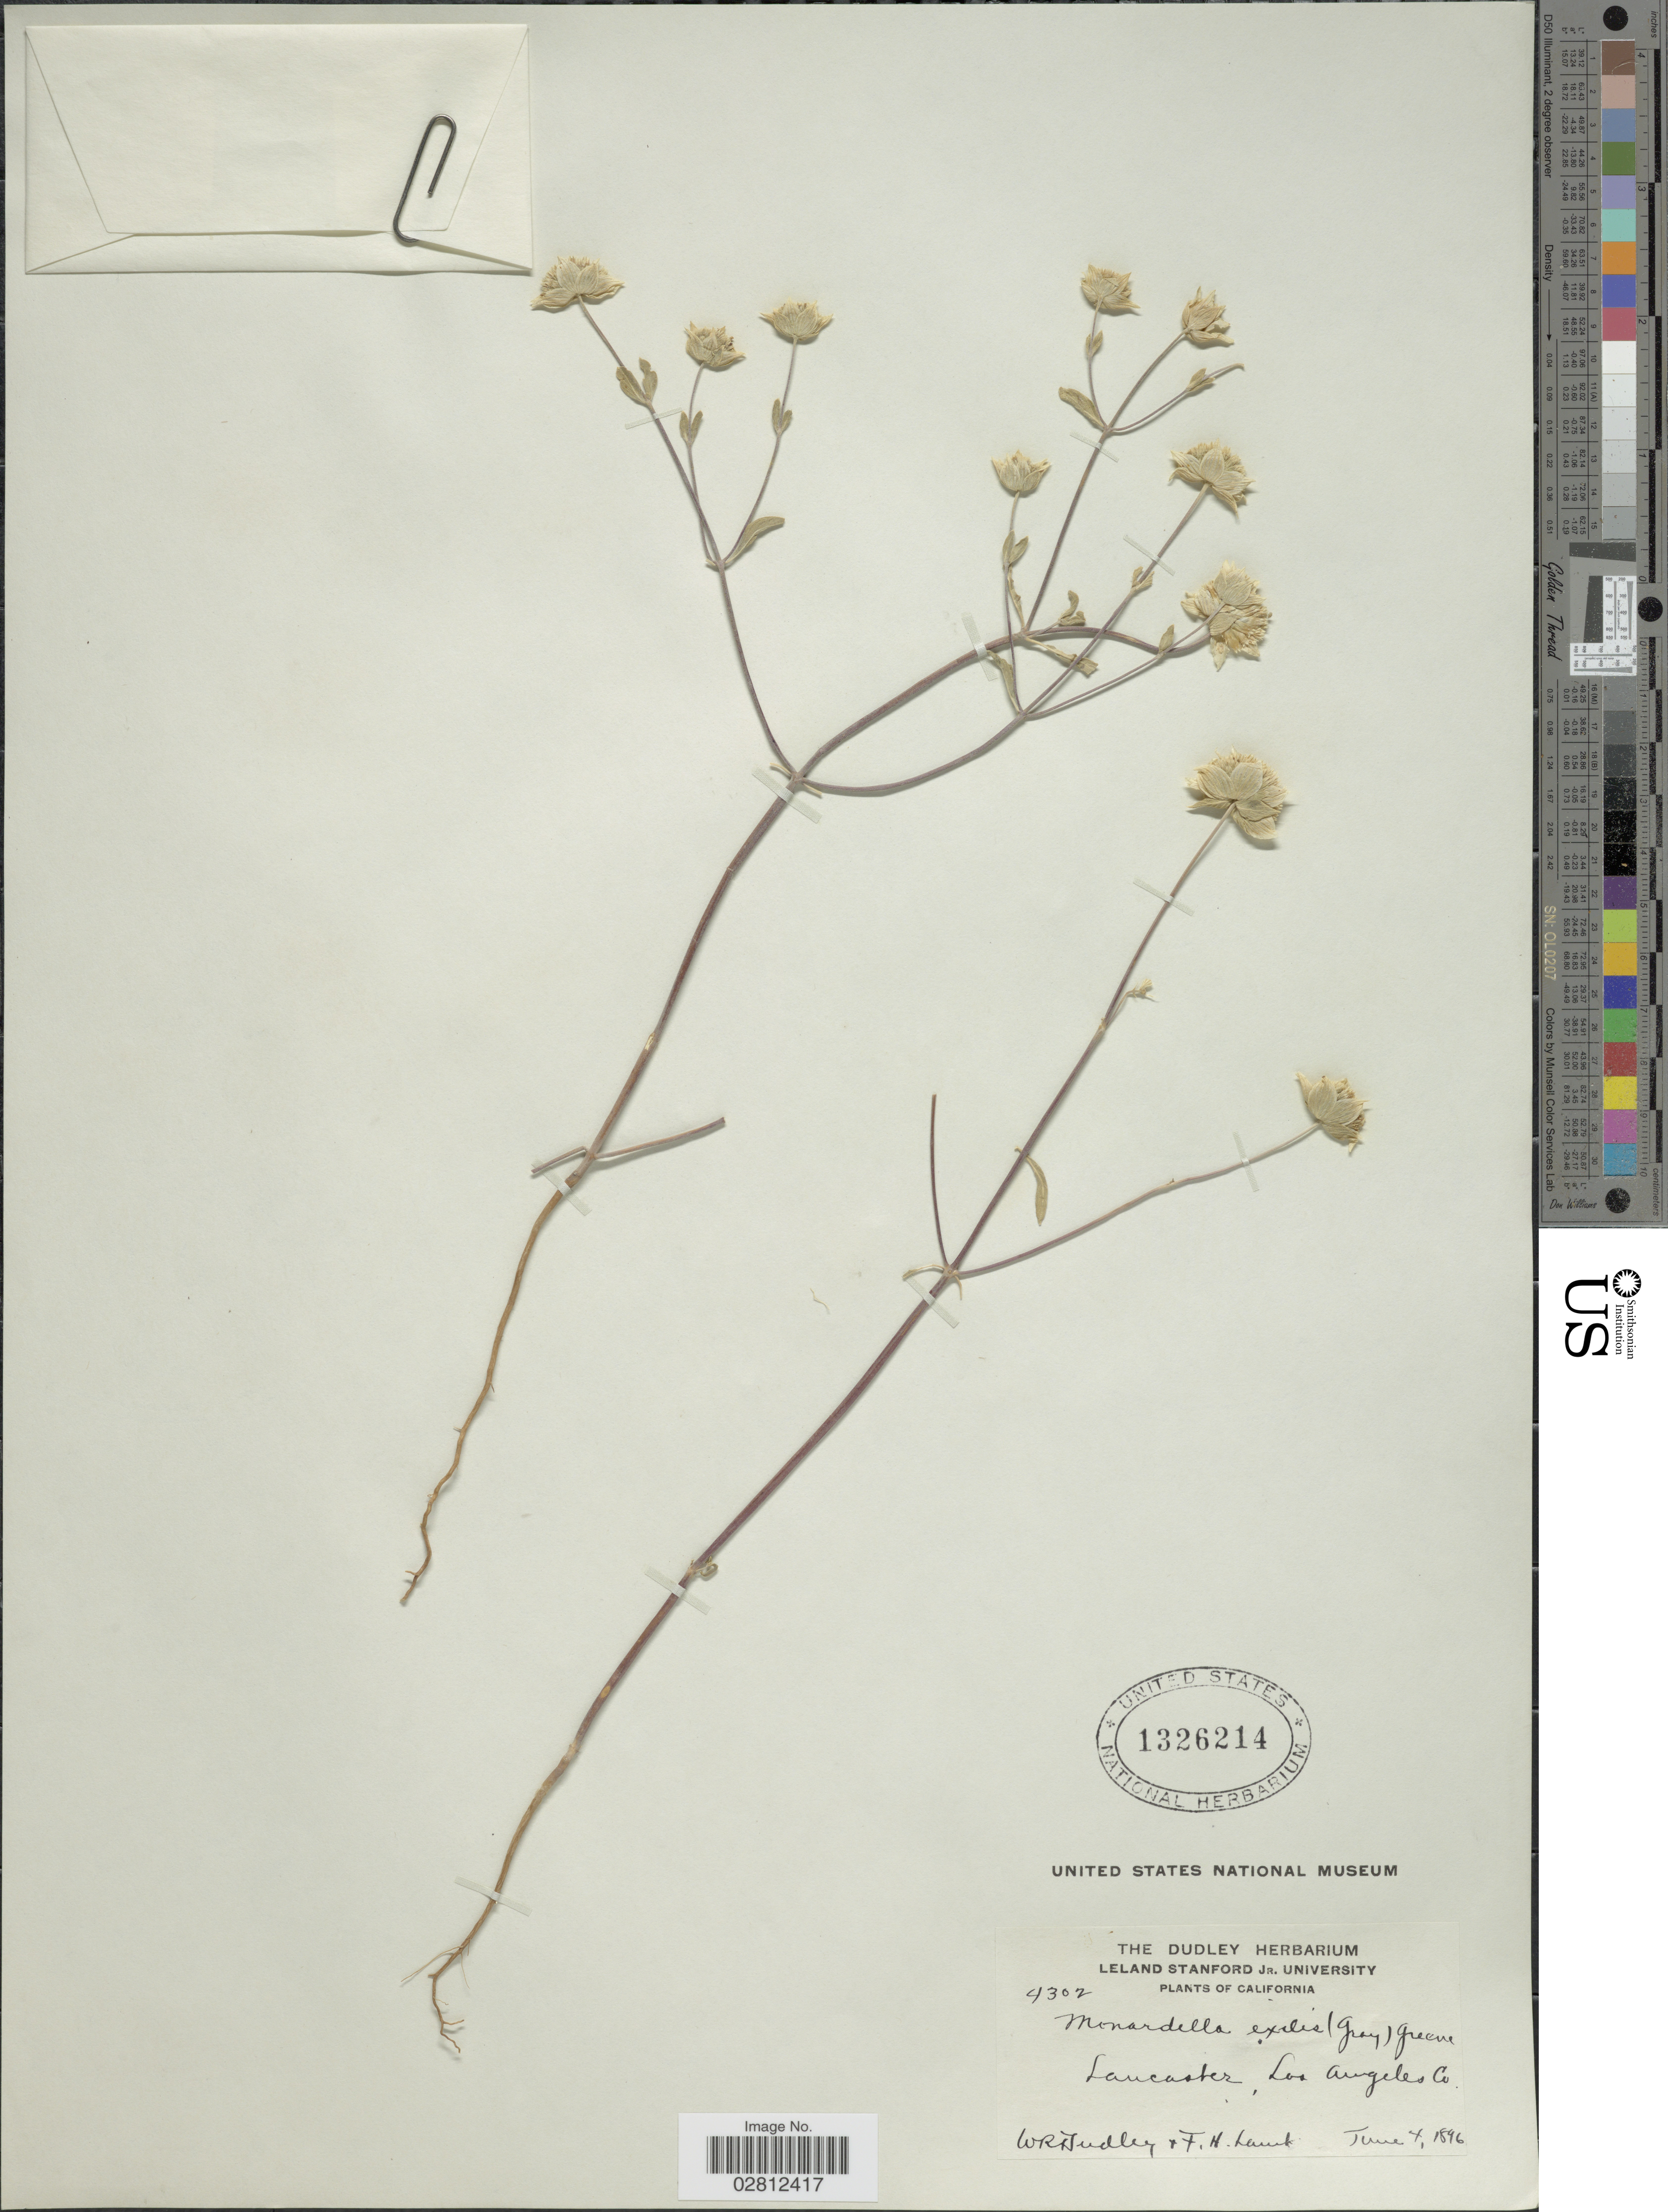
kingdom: Plantae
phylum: Tracheophyta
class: Magnoliopsida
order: Lamiales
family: Lamiaceae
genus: Monardella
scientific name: Monardella exilis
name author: (A. Gray) Greene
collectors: W. Dudley & F. H. Lamb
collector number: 4302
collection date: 1846-06-04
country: United States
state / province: California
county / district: Los Angeles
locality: Lancaster. Los Angeles Co.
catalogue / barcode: US 1326214